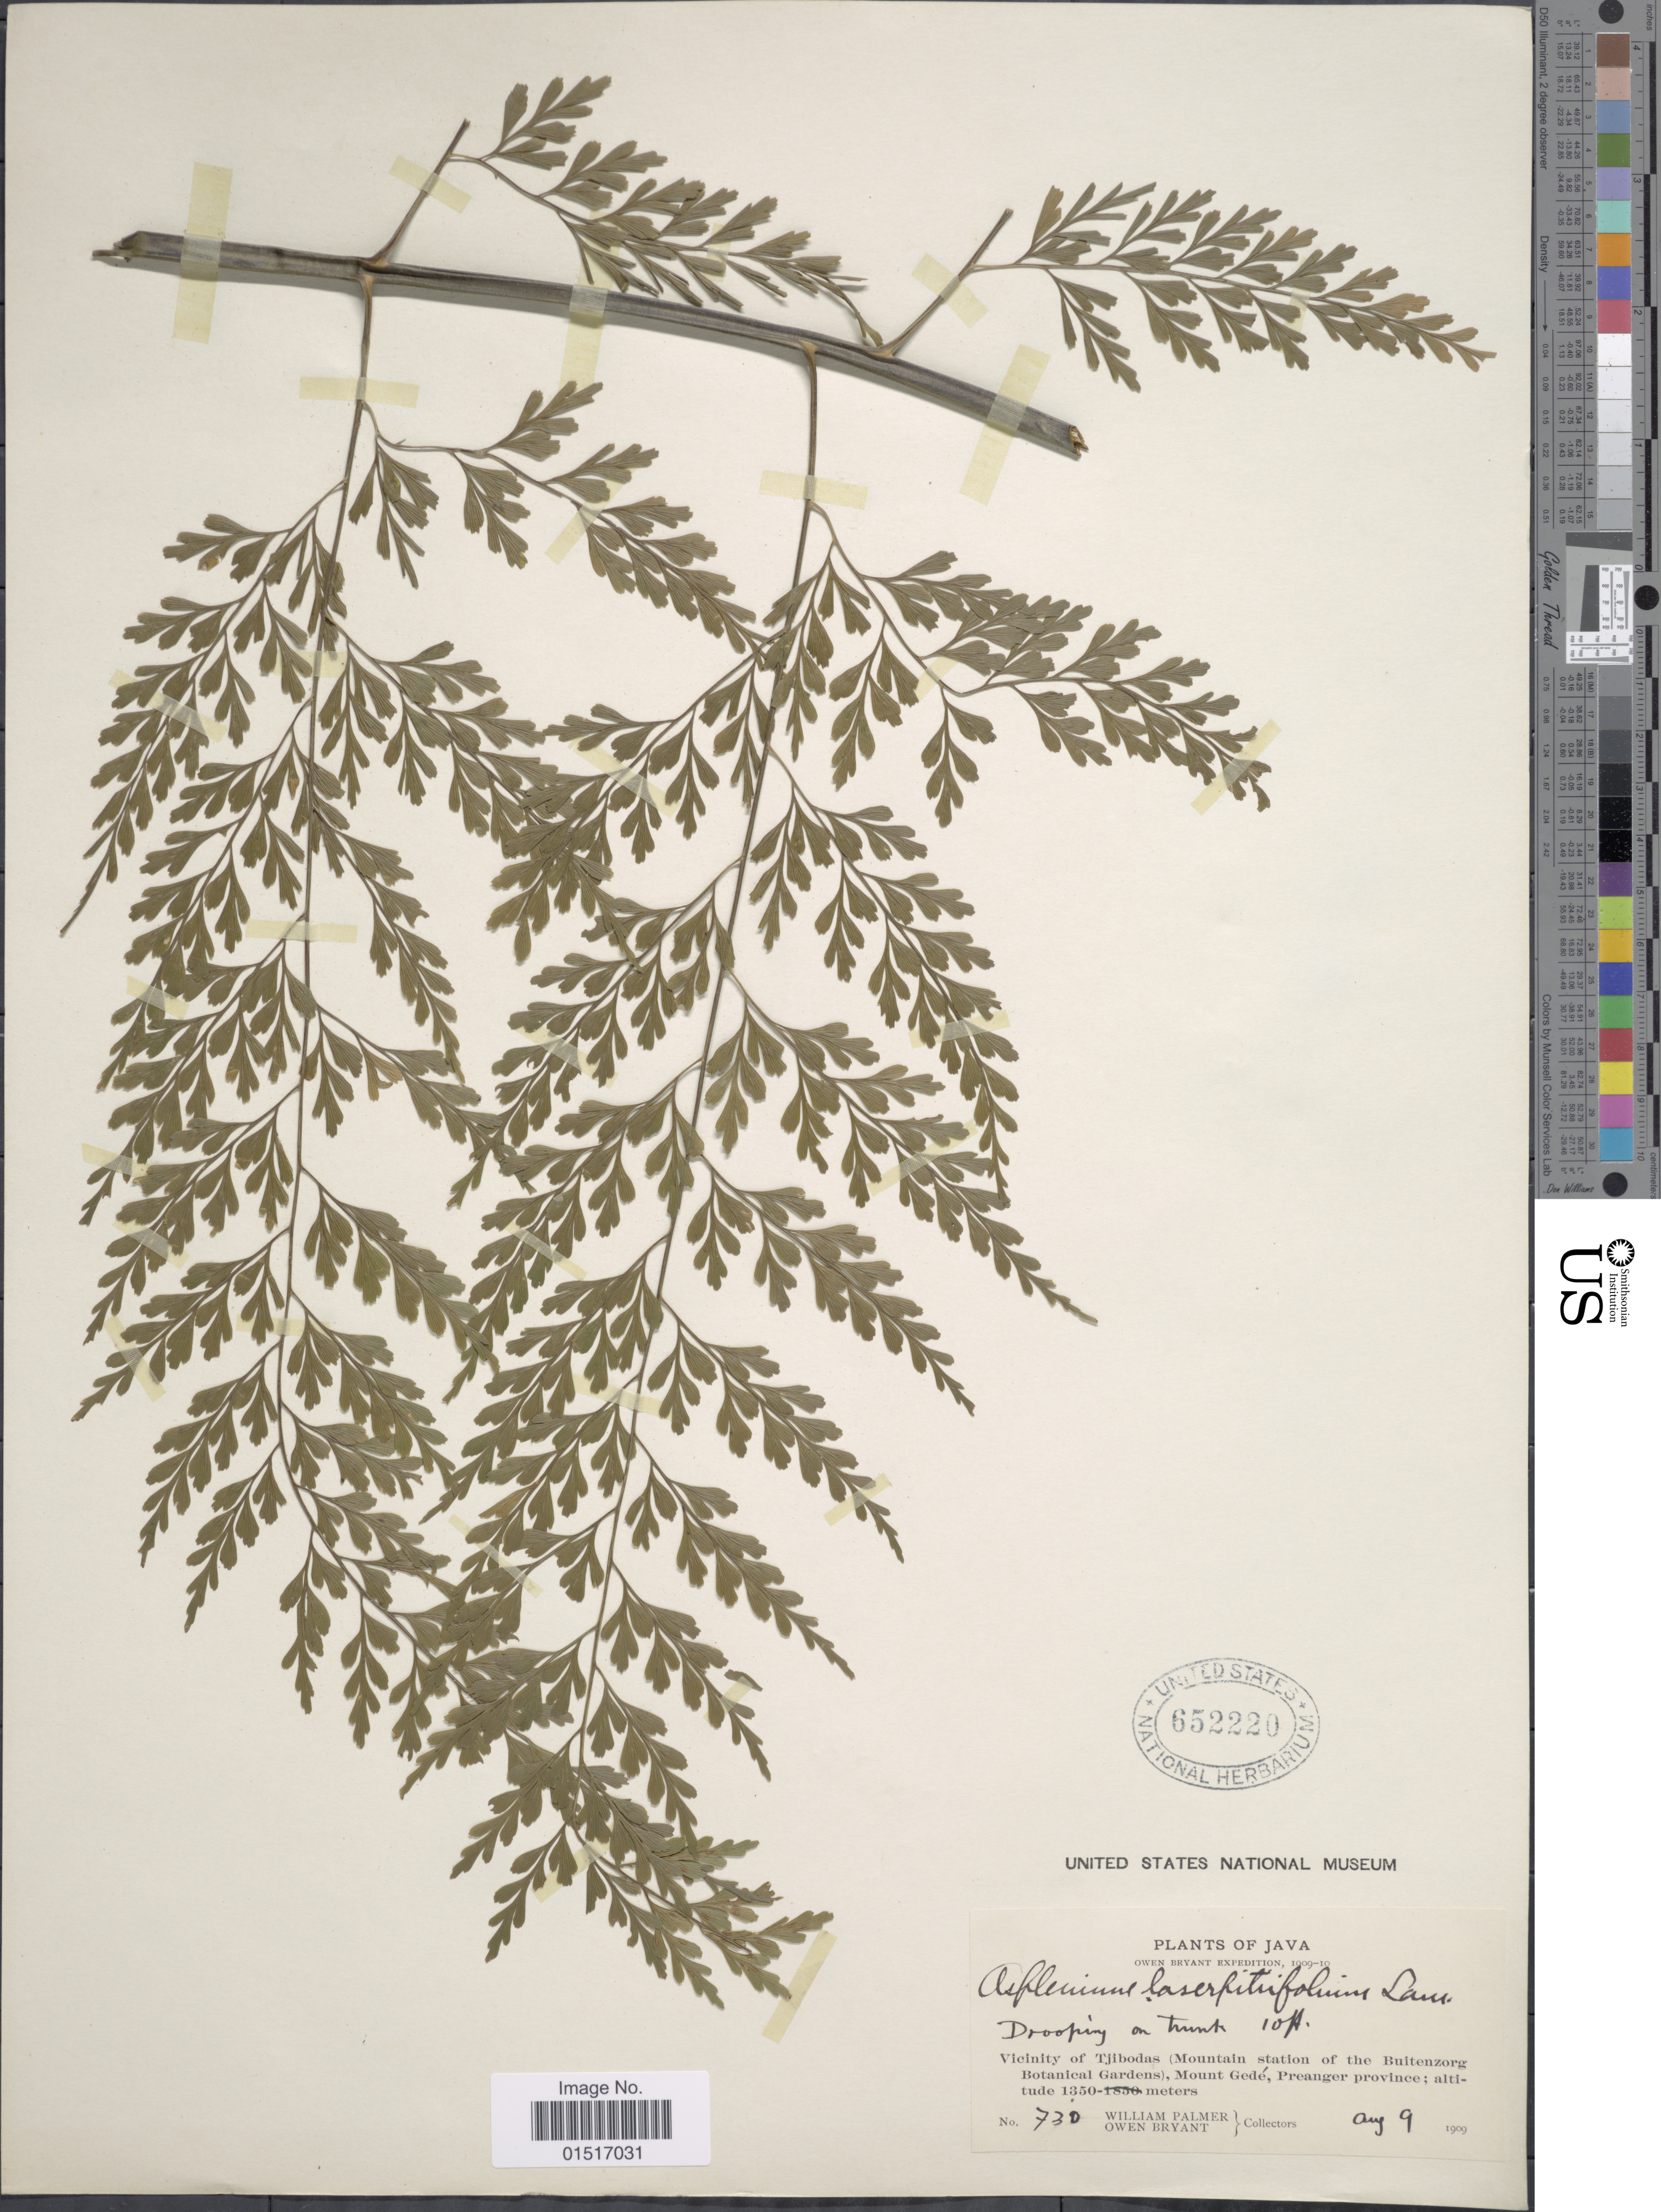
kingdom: Plantae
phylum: Tracheophyta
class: Polypodiopsida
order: Polypodiales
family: Aspleniaceae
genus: Asplenium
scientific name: Asplenium robustum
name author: Blume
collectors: W. Palmer & O. Bryant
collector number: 730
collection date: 1909-08-09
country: Indonesia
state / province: Java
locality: Vicinity of Tjibodas (Mountain station of the Buitenzorg Botanical Gardens), Mount Gede, Preanger province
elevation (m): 1350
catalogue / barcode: US 652220